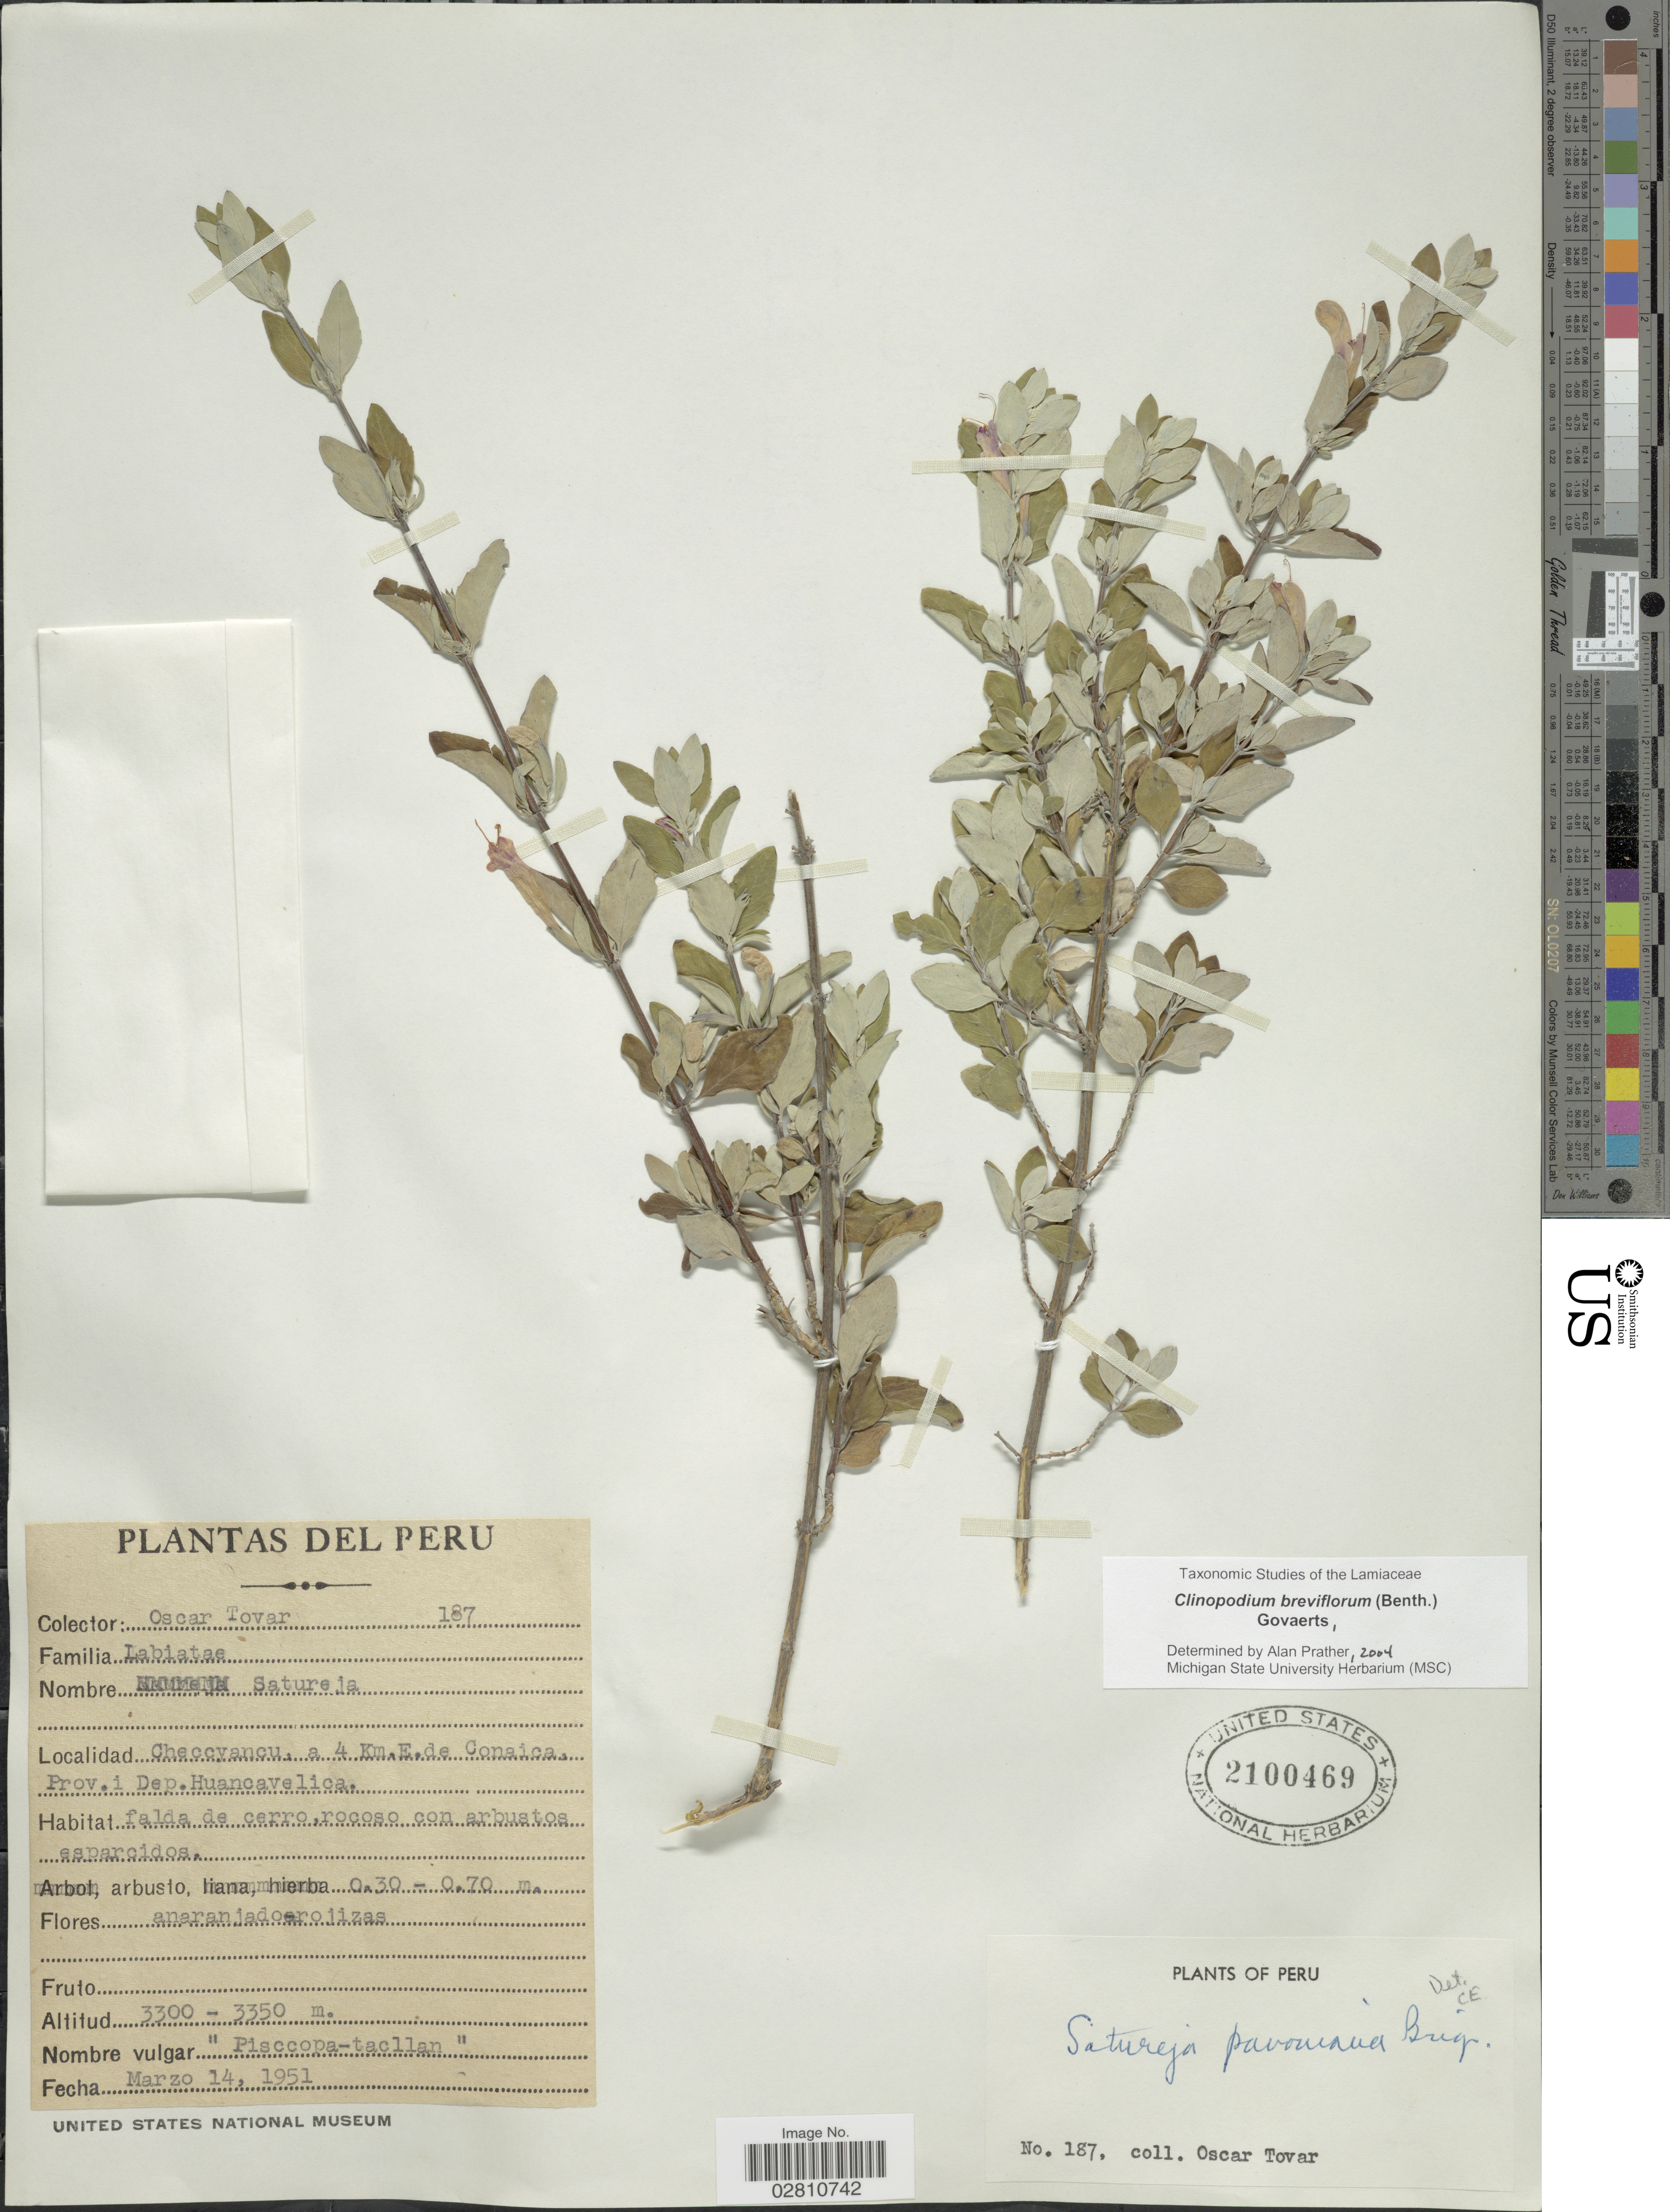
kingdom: Plantae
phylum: Tracheophyta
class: Magnoliopsida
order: Lamiales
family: Lamiaceae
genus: Clinopodium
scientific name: Clinopodium breviflorum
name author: (Benth.) Govaerts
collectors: Ó. Tovar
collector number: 187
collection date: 1951-03-14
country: Peru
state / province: Huancavelica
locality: Checcvancu, a 4 Km. E. de Conaica, Prov. i Dep. Huancavelica.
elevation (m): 3300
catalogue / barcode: US 2100469